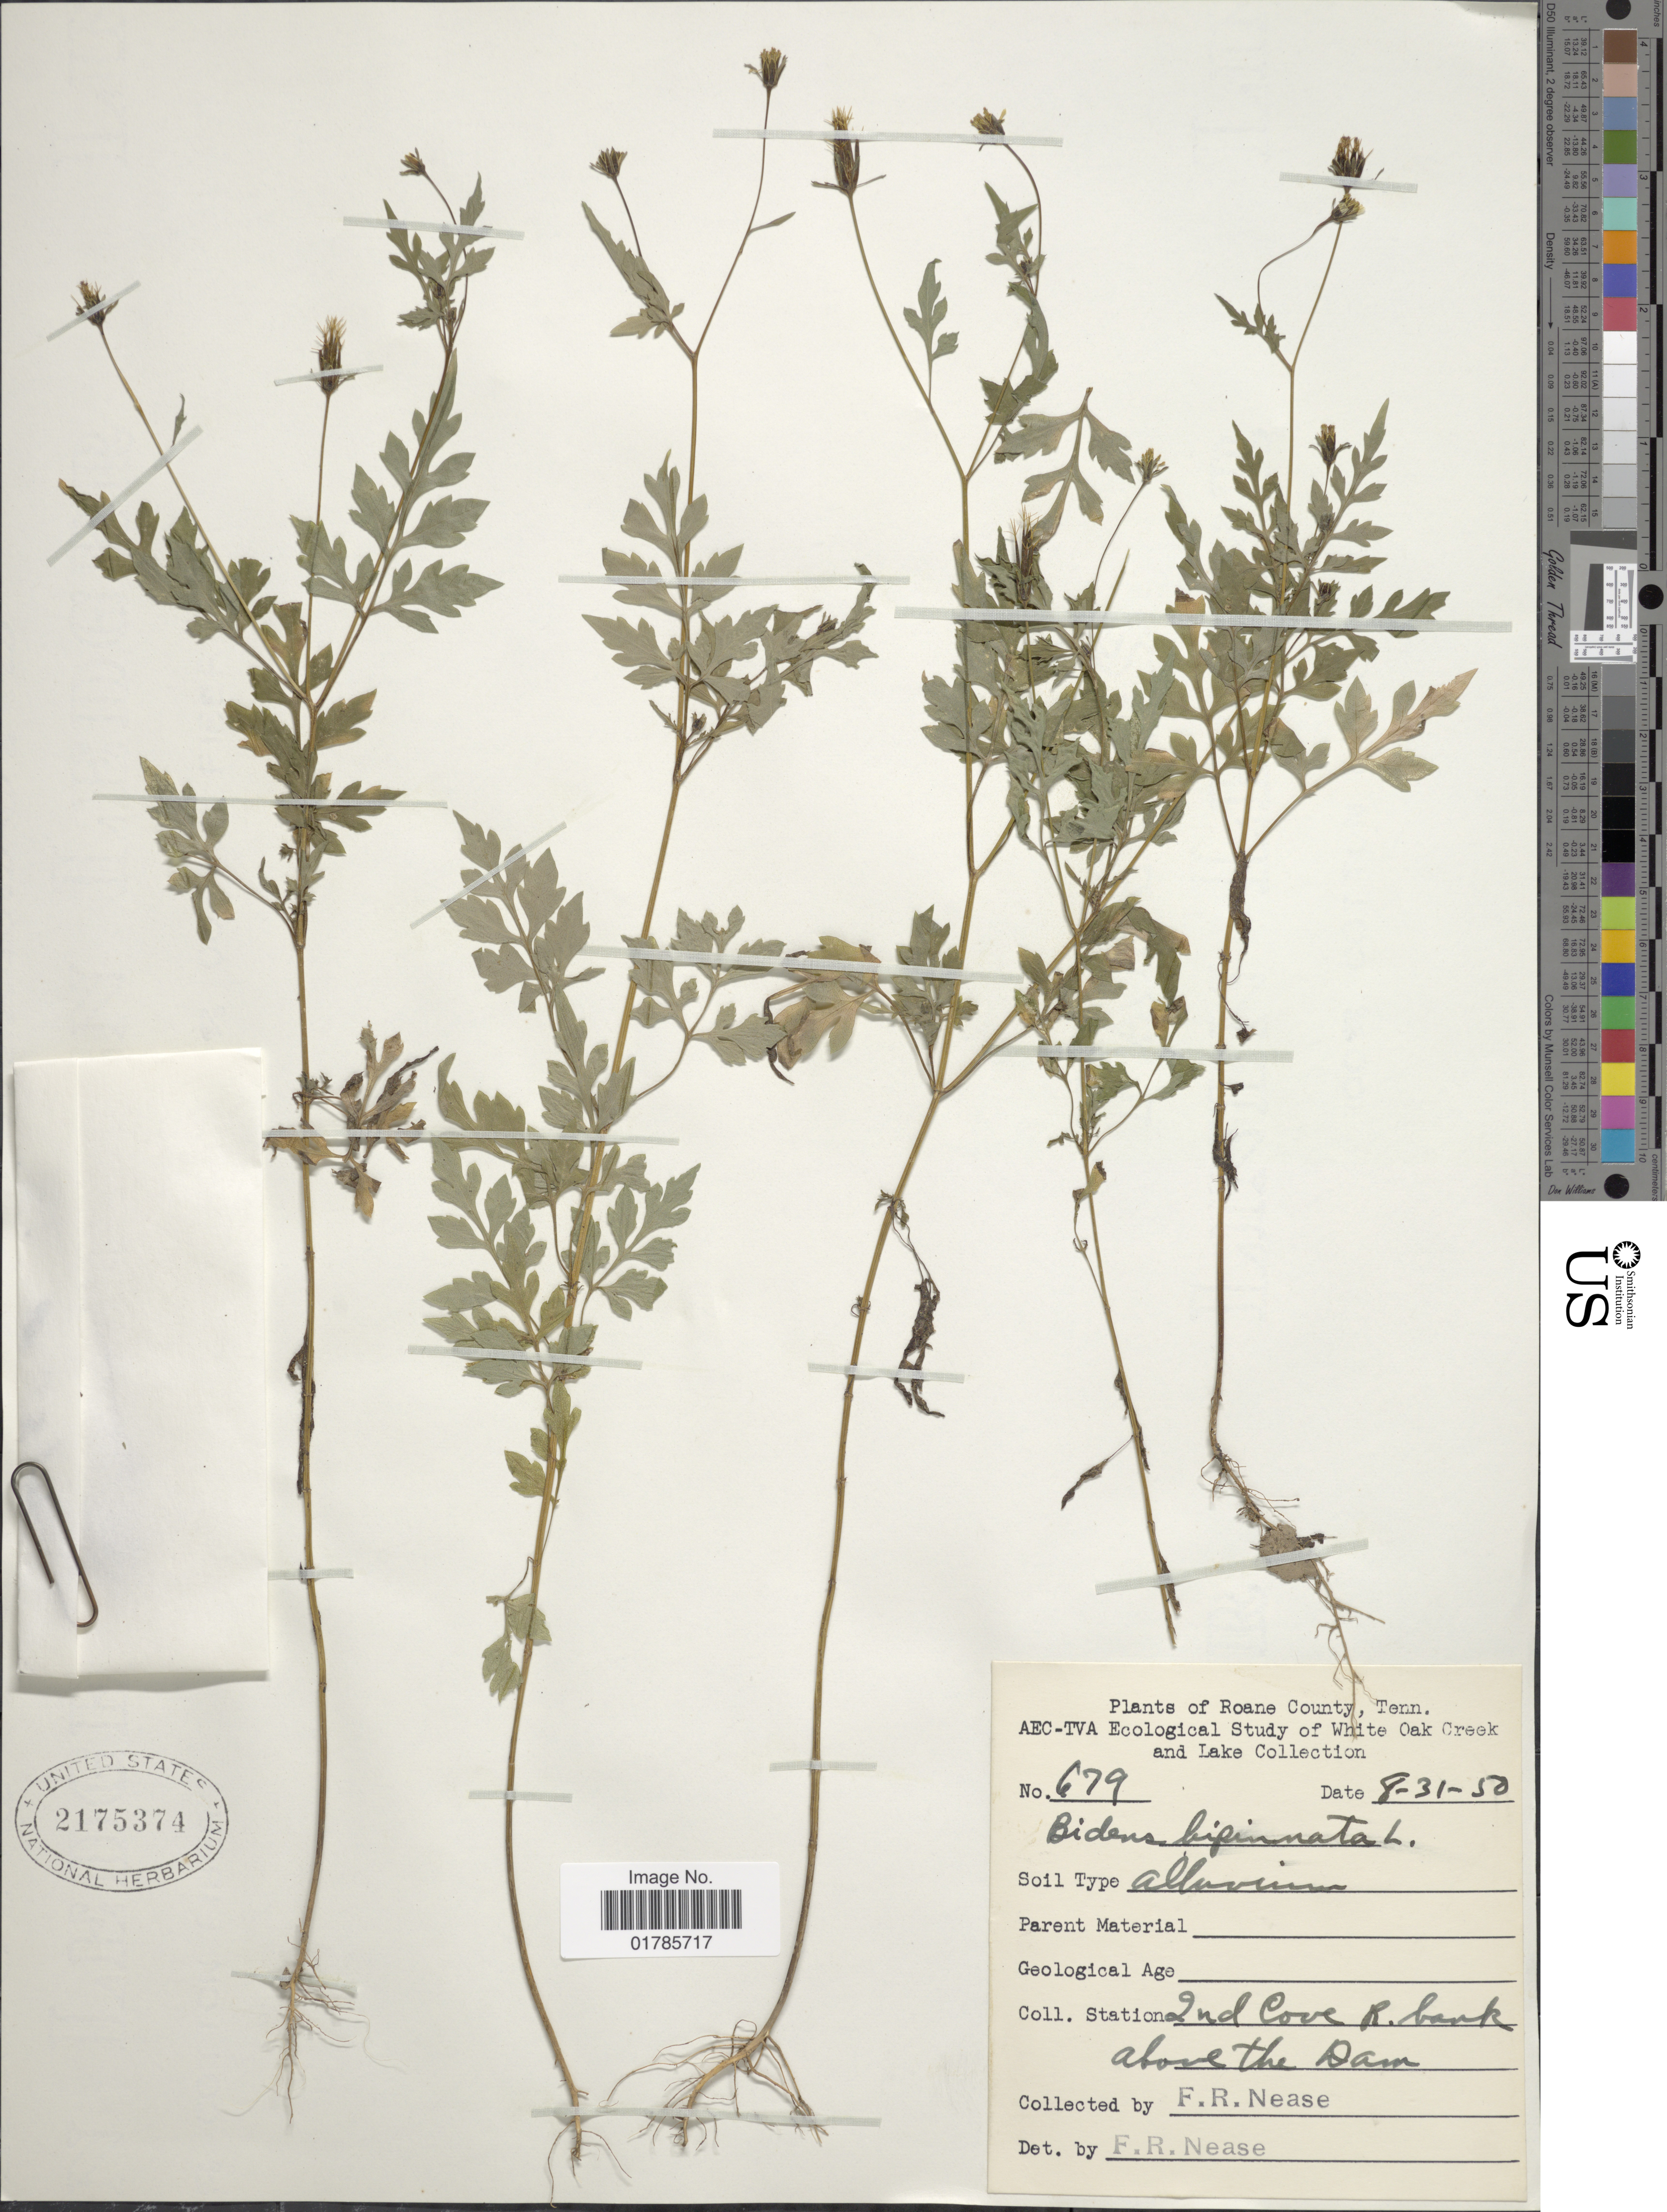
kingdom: Plantae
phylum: Tracheophyta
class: Magnoliopsida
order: Asterales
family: Asteraceae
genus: Bidens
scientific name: Bidens bipinnata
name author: L.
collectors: F. Nease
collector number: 679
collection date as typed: Transcribed d/m/y: 31/8/50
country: United States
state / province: Tennessee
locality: Roane County, Tenn., 2nd Cove R. bank above the Dam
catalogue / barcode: US 2175374